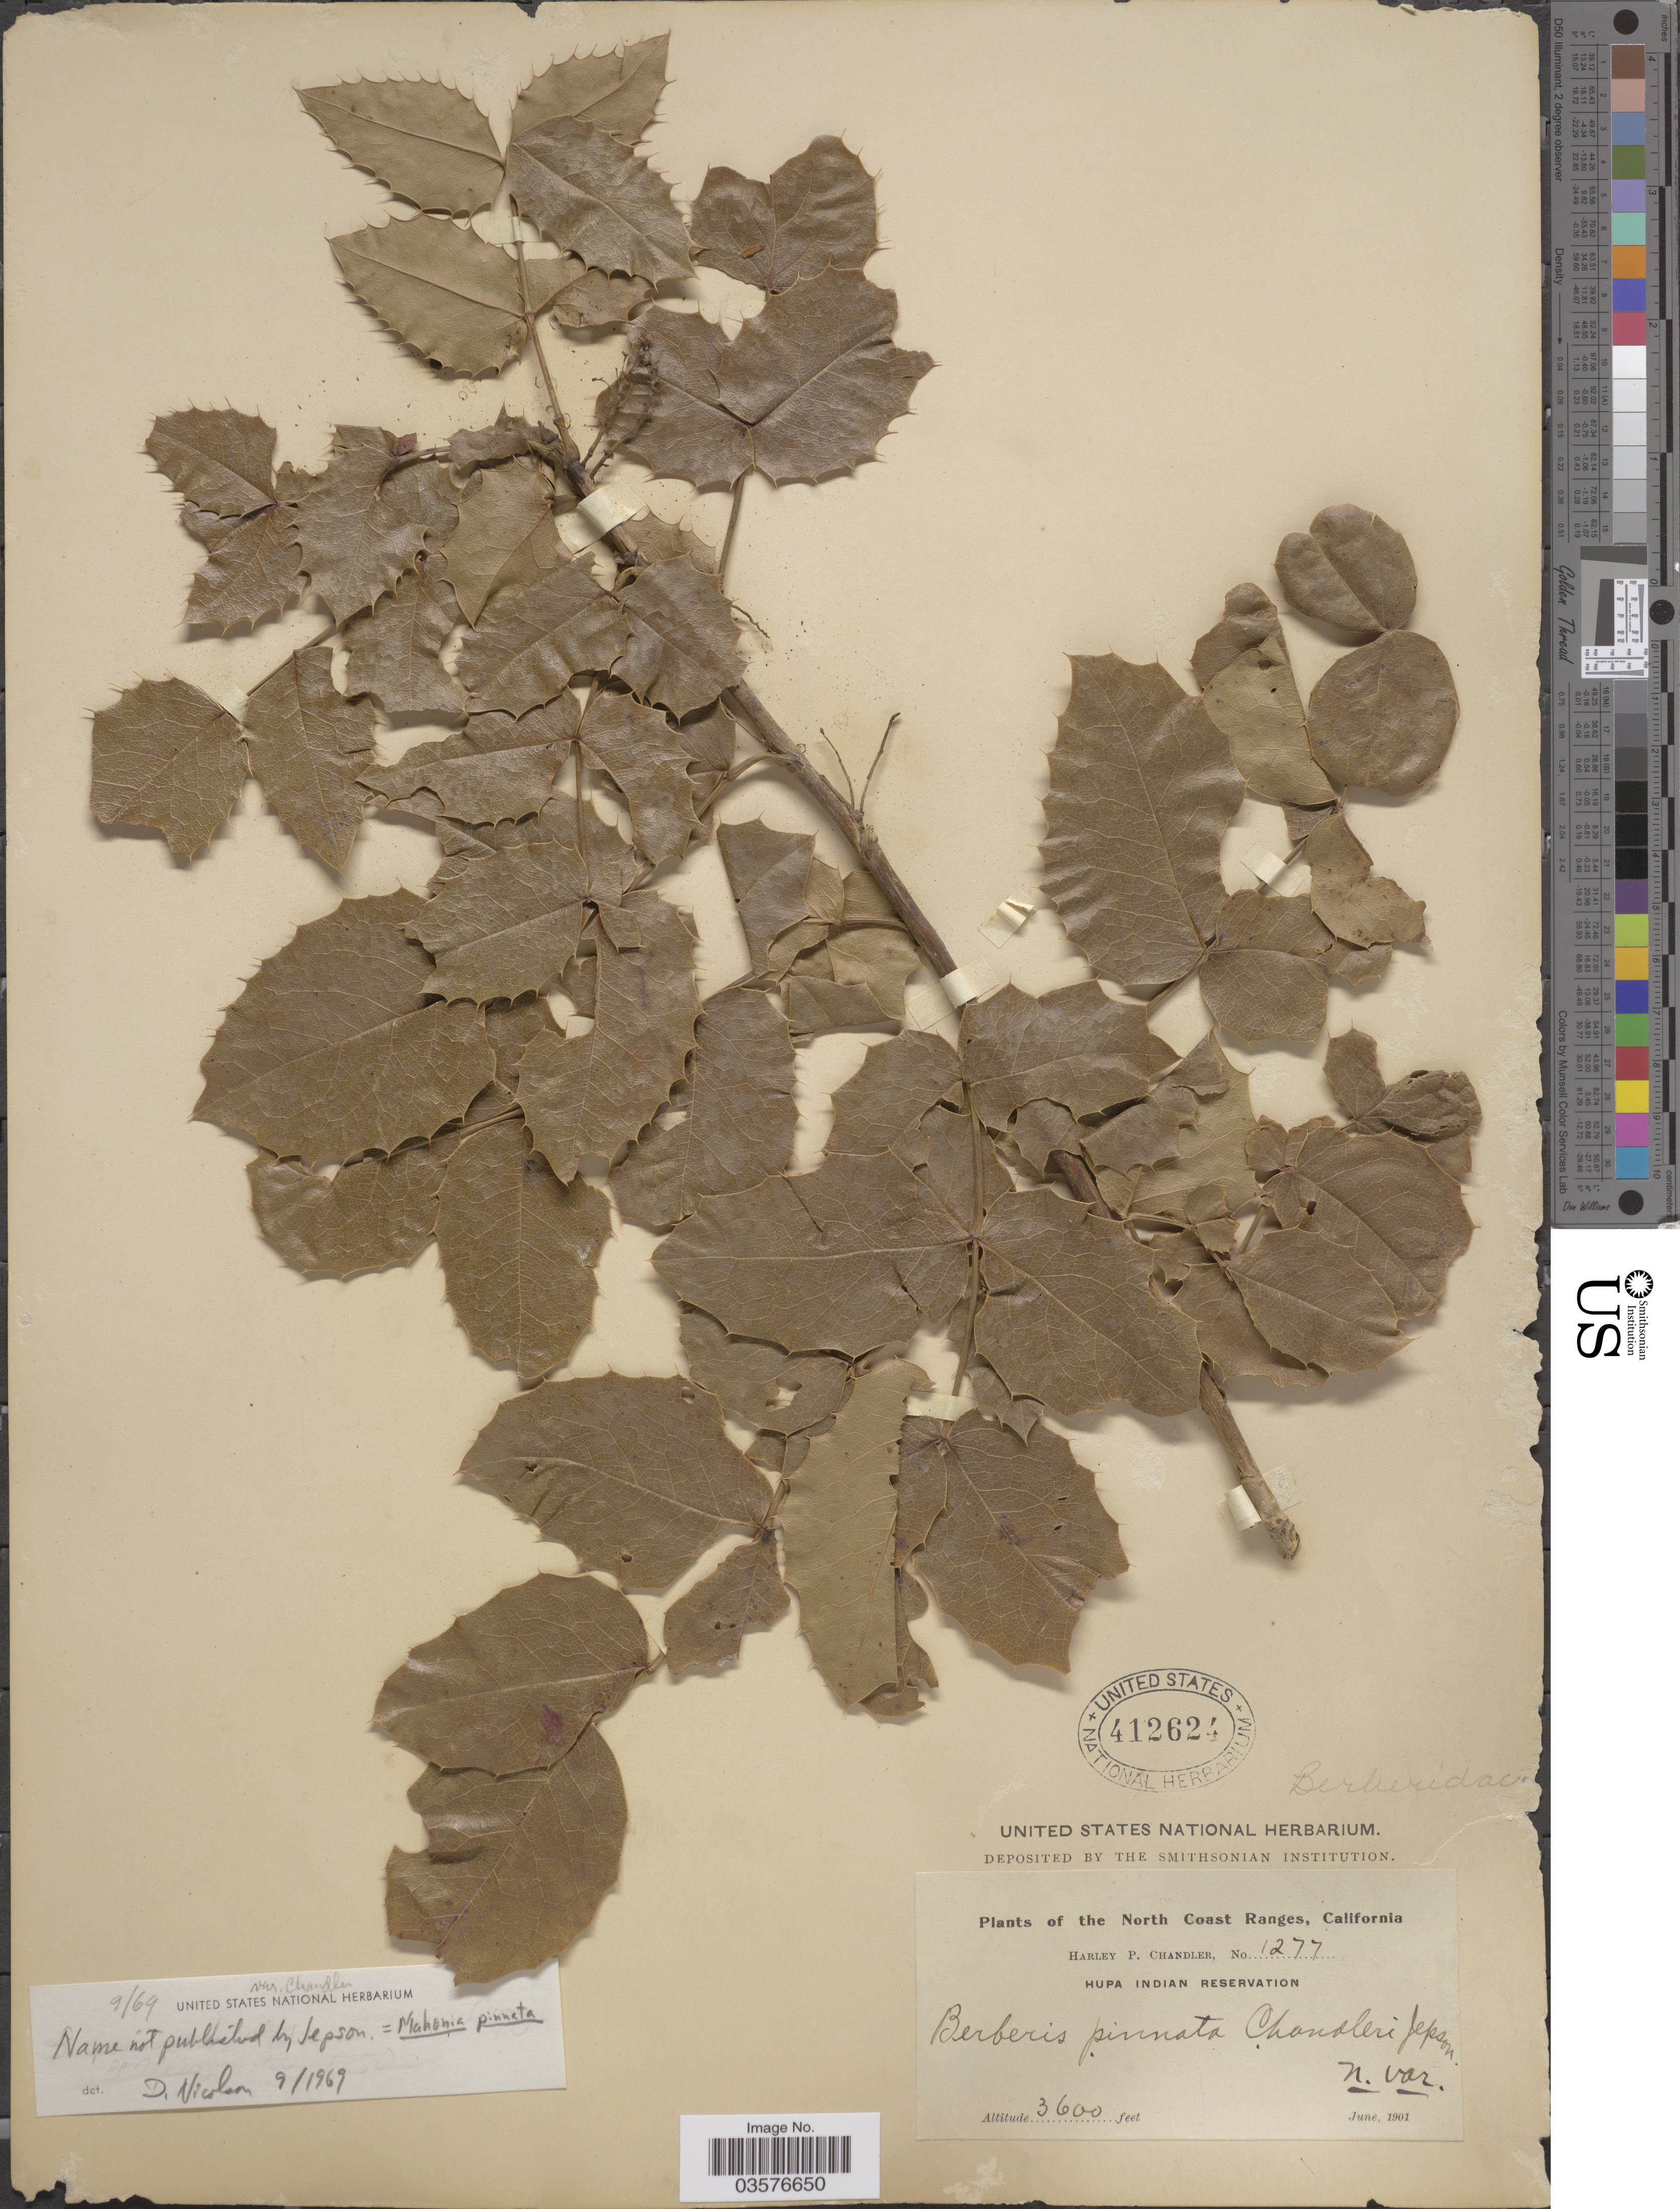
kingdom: Plantae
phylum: Tracheophyta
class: Magnoliopsida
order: Ranunculales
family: Berberidaceae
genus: Mahonia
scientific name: Mahonia pinnata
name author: (Lag.) Fedde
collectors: H. Chandler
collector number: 1277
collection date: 1901-06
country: United States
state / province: California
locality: The North Coast Ranges. Hupa Indian Reservation.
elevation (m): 1097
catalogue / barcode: US 412624